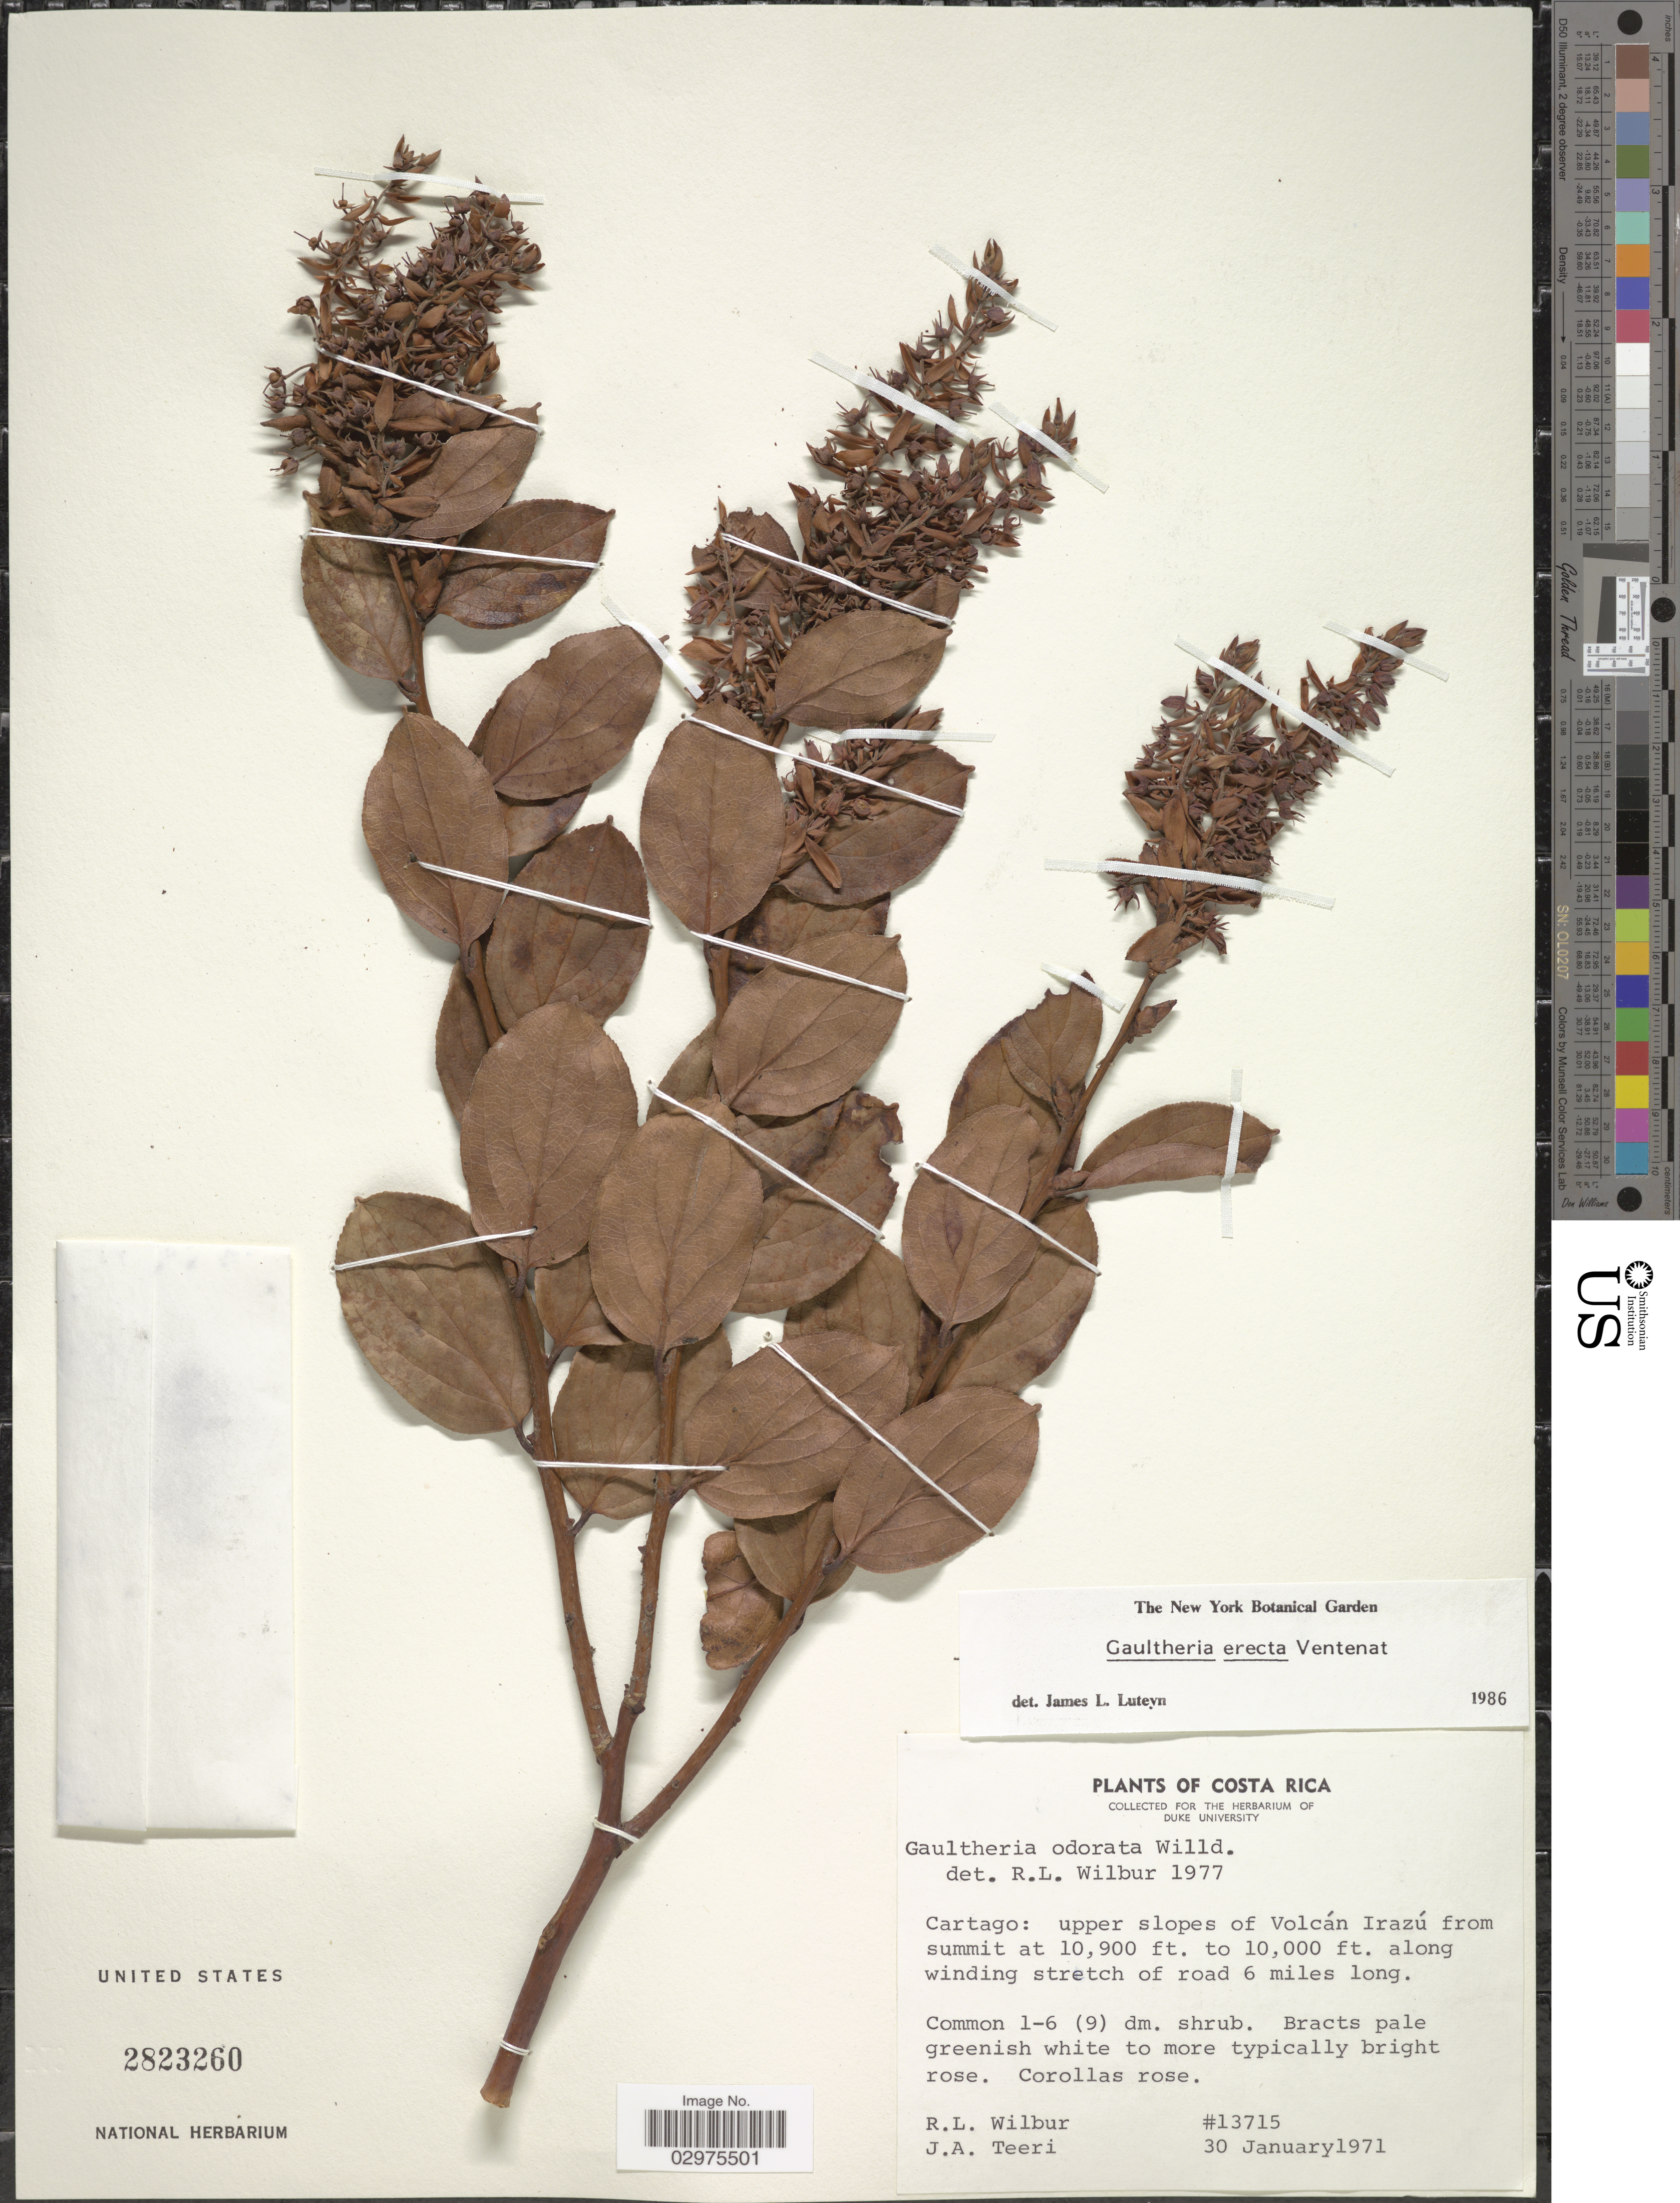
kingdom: Plantae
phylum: Tracheophyta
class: Magnoliopsida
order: Ericales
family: Ericaceae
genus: Gaultheria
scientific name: Gaultheria erecta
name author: Vent.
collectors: R. L. Wilbur & J. Teeri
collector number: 13715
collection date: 1971-01-30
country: Costa Rica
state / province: Cartago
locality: Upper slopes of Volcán Irazú from summit along winding stretch of road 6 miles long.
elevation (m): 3048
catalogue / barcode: US 2823260